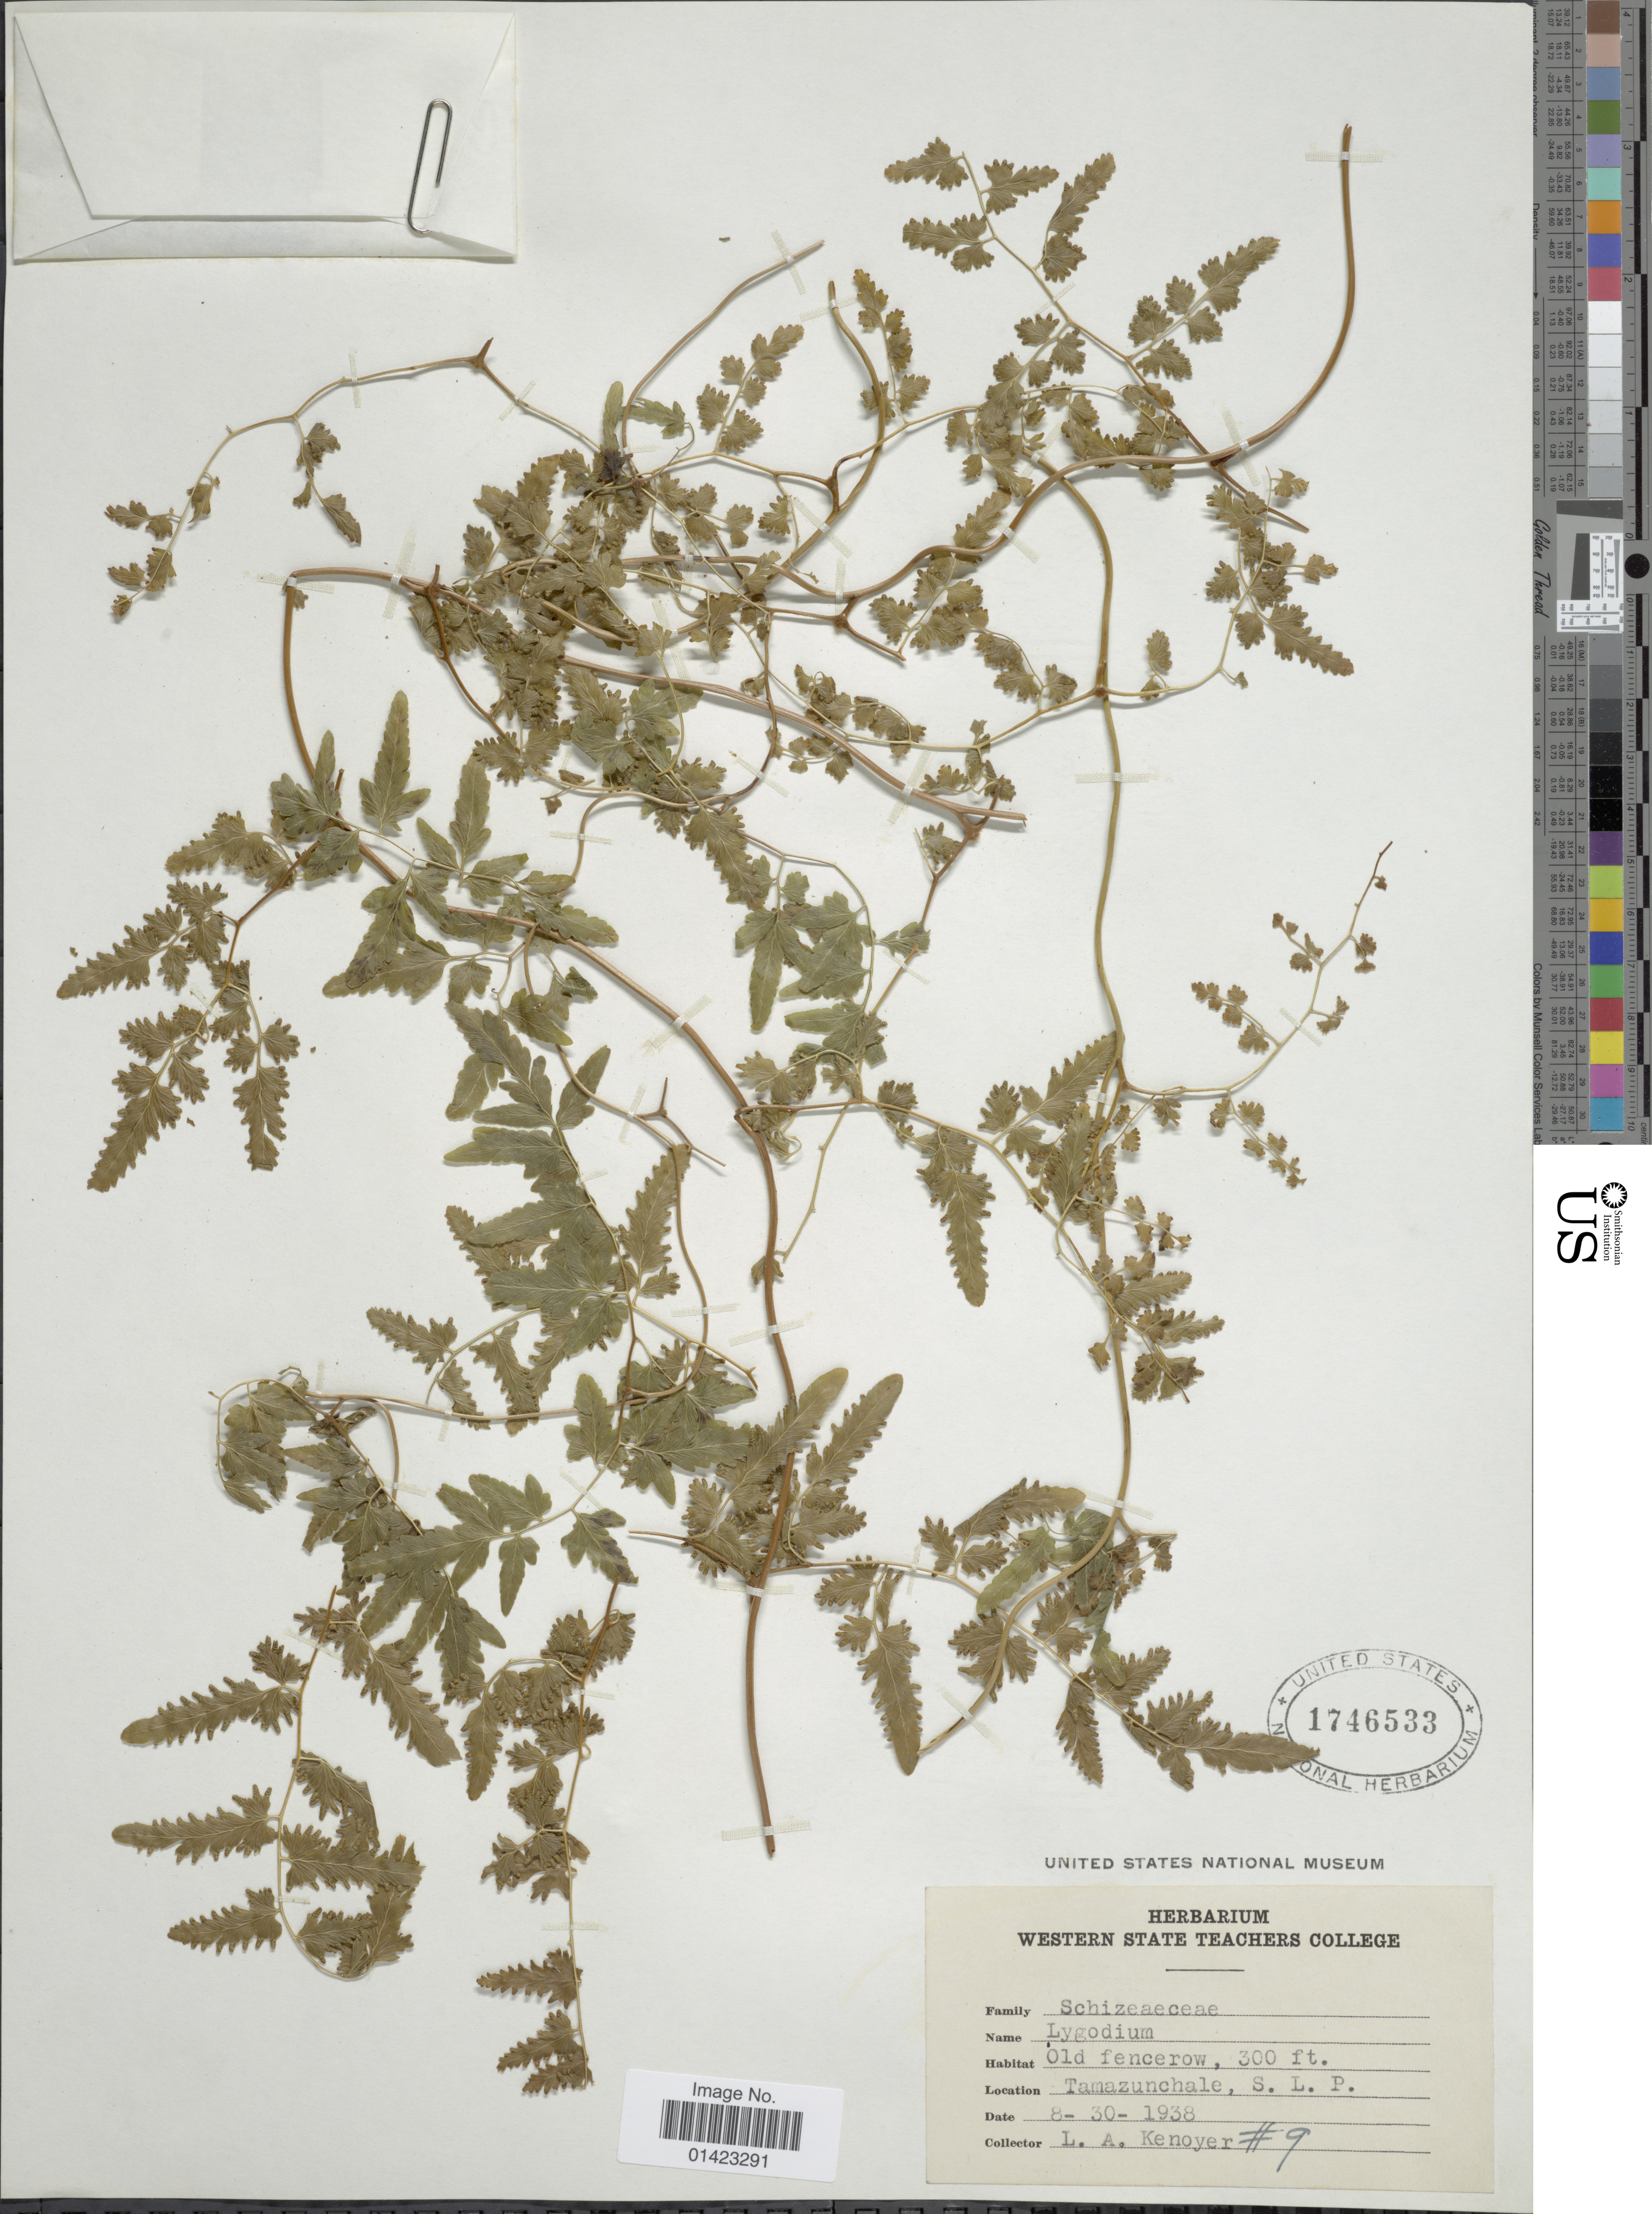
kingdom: Plantae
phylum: Tracheophyta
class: Polypodiopsida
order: Schizaeales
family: Lygodiaceae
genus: Lygodium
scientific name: Lygodium venustum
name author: Sw.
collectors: L. A. Kenoyer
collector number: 9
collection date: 1938-08-30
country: Mexico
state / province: San Luis Potosí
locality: Tamazunchale, S. L.P.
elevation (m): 91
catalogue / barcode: US 1746533